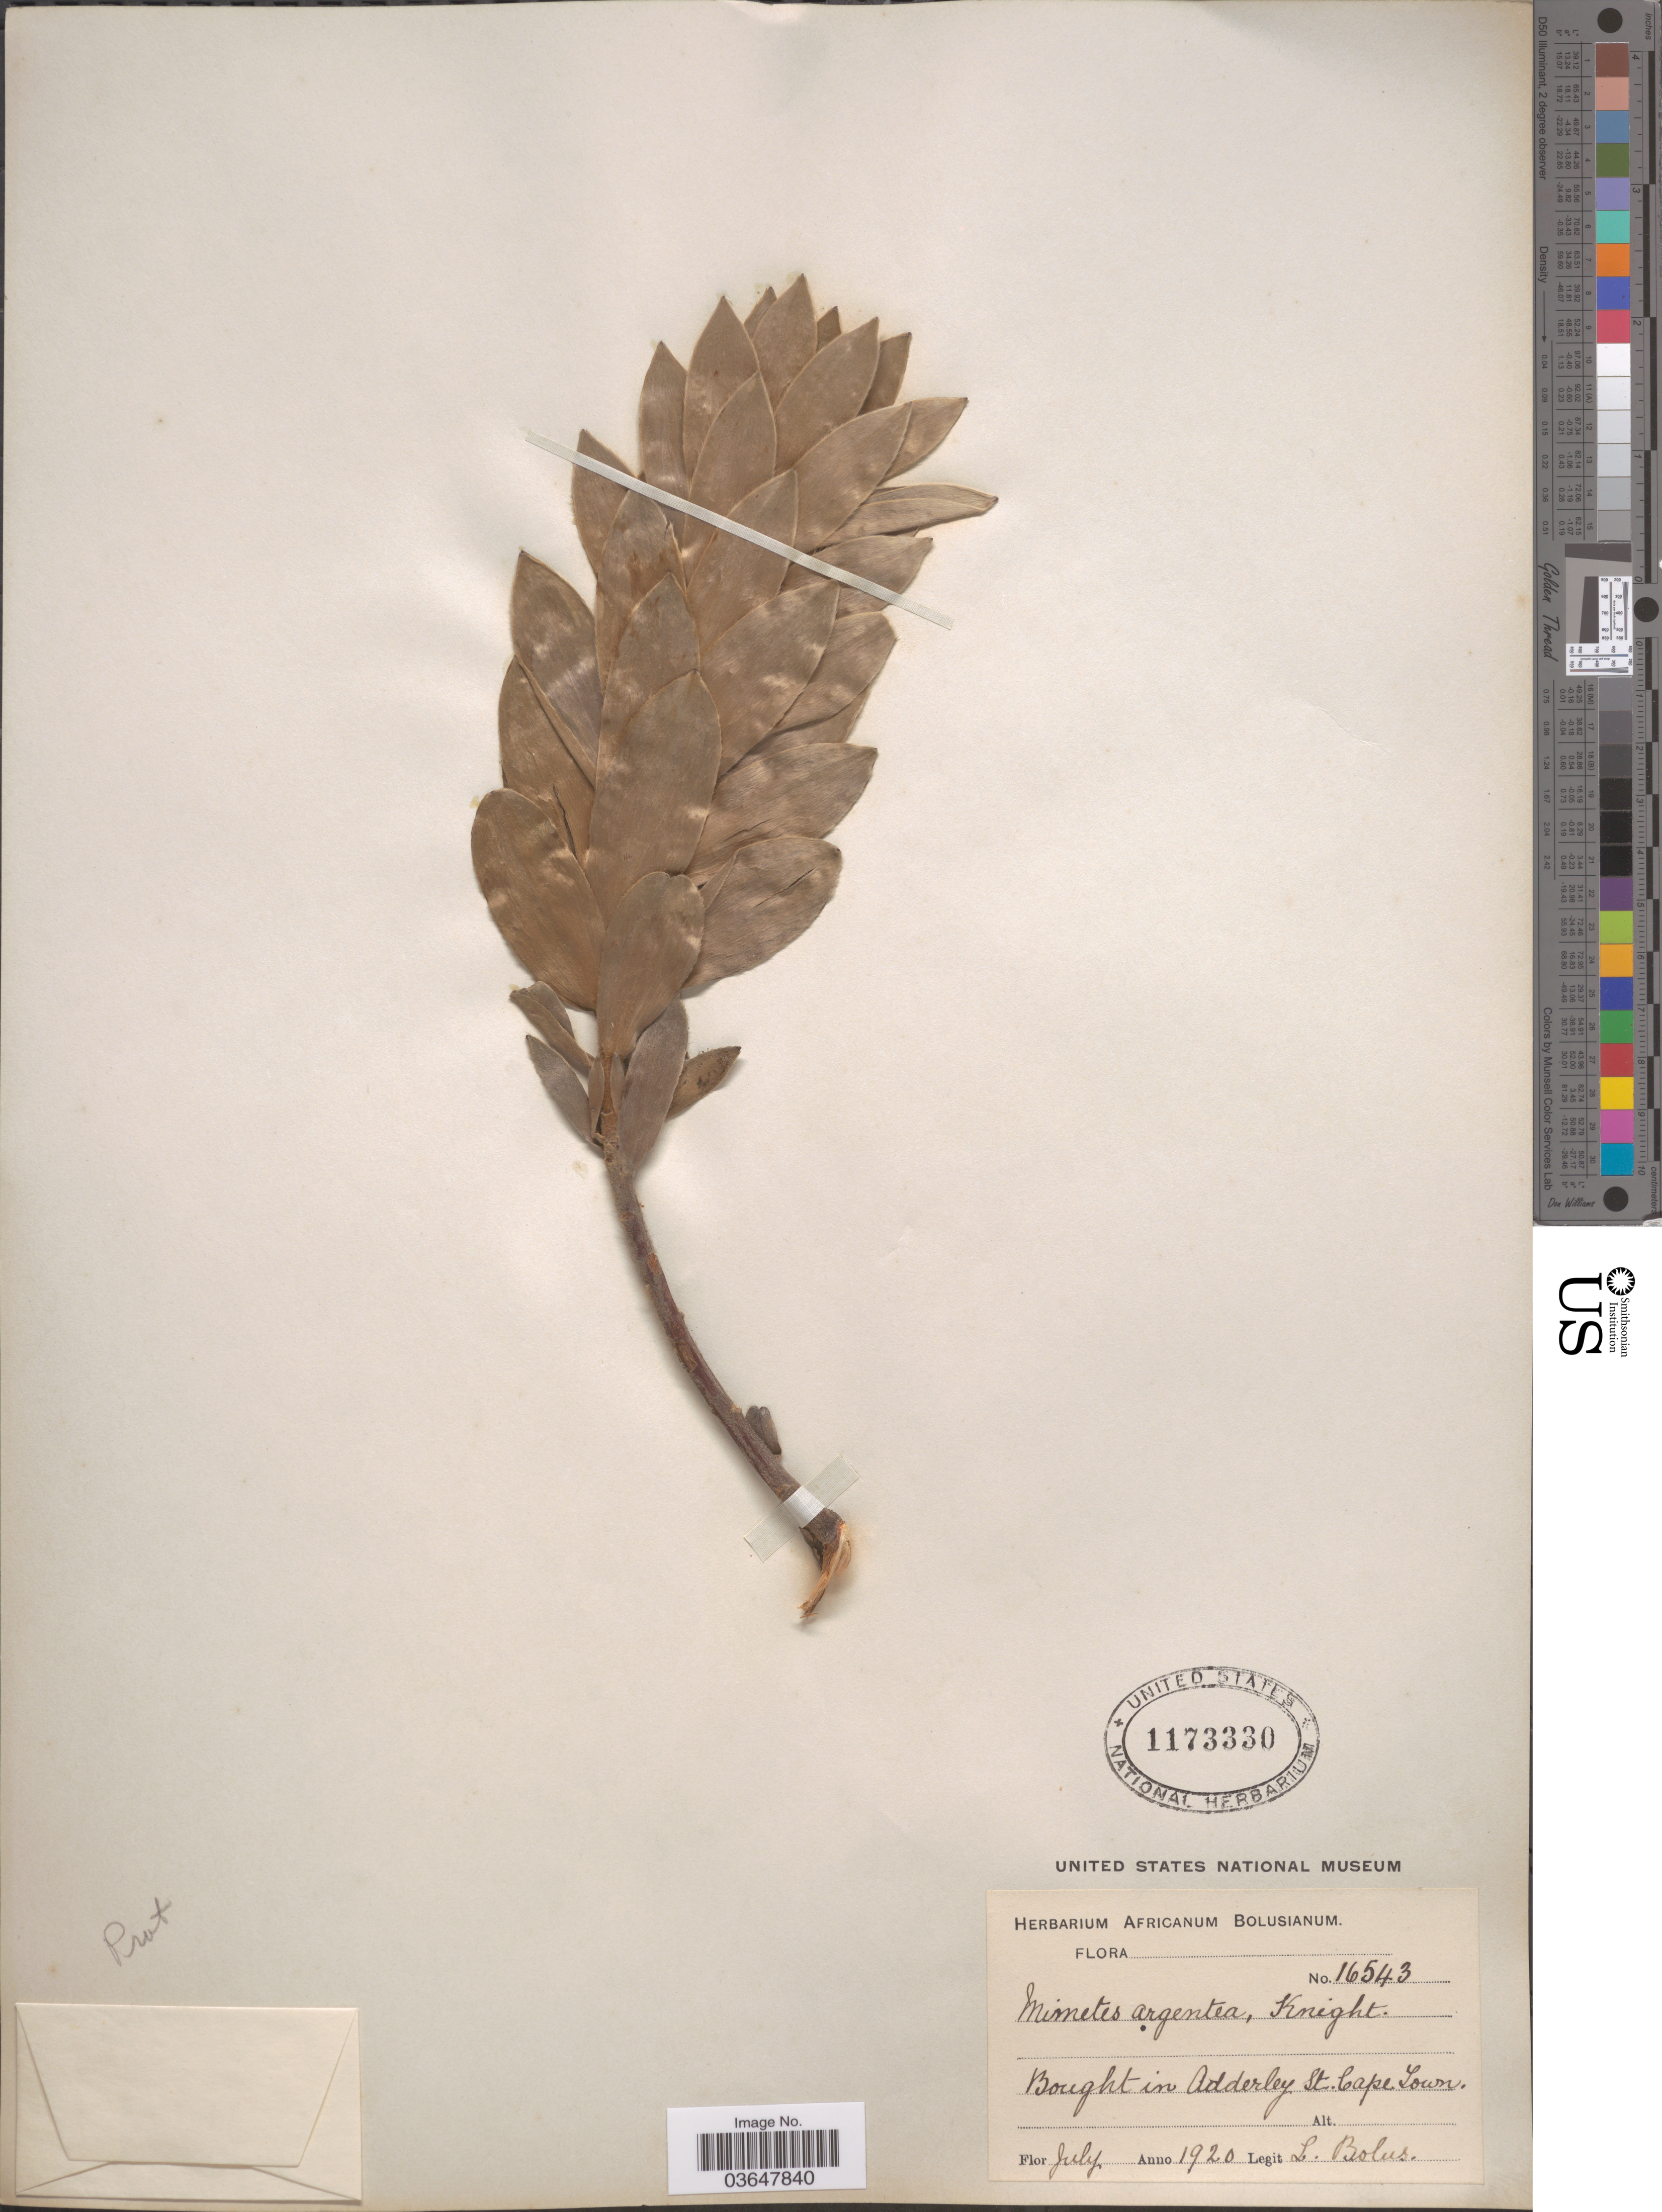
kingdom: Plantae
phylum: Tracheophyta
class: Magnoliopsida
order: Proteales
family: Proteaceae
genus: Mimetes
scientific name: Mimetes argenteus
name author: Knight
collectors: L. Bolus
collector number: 16543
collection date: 1920-07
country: South Africa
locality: Adderley St. Cape Town.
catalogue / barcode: US 1173330